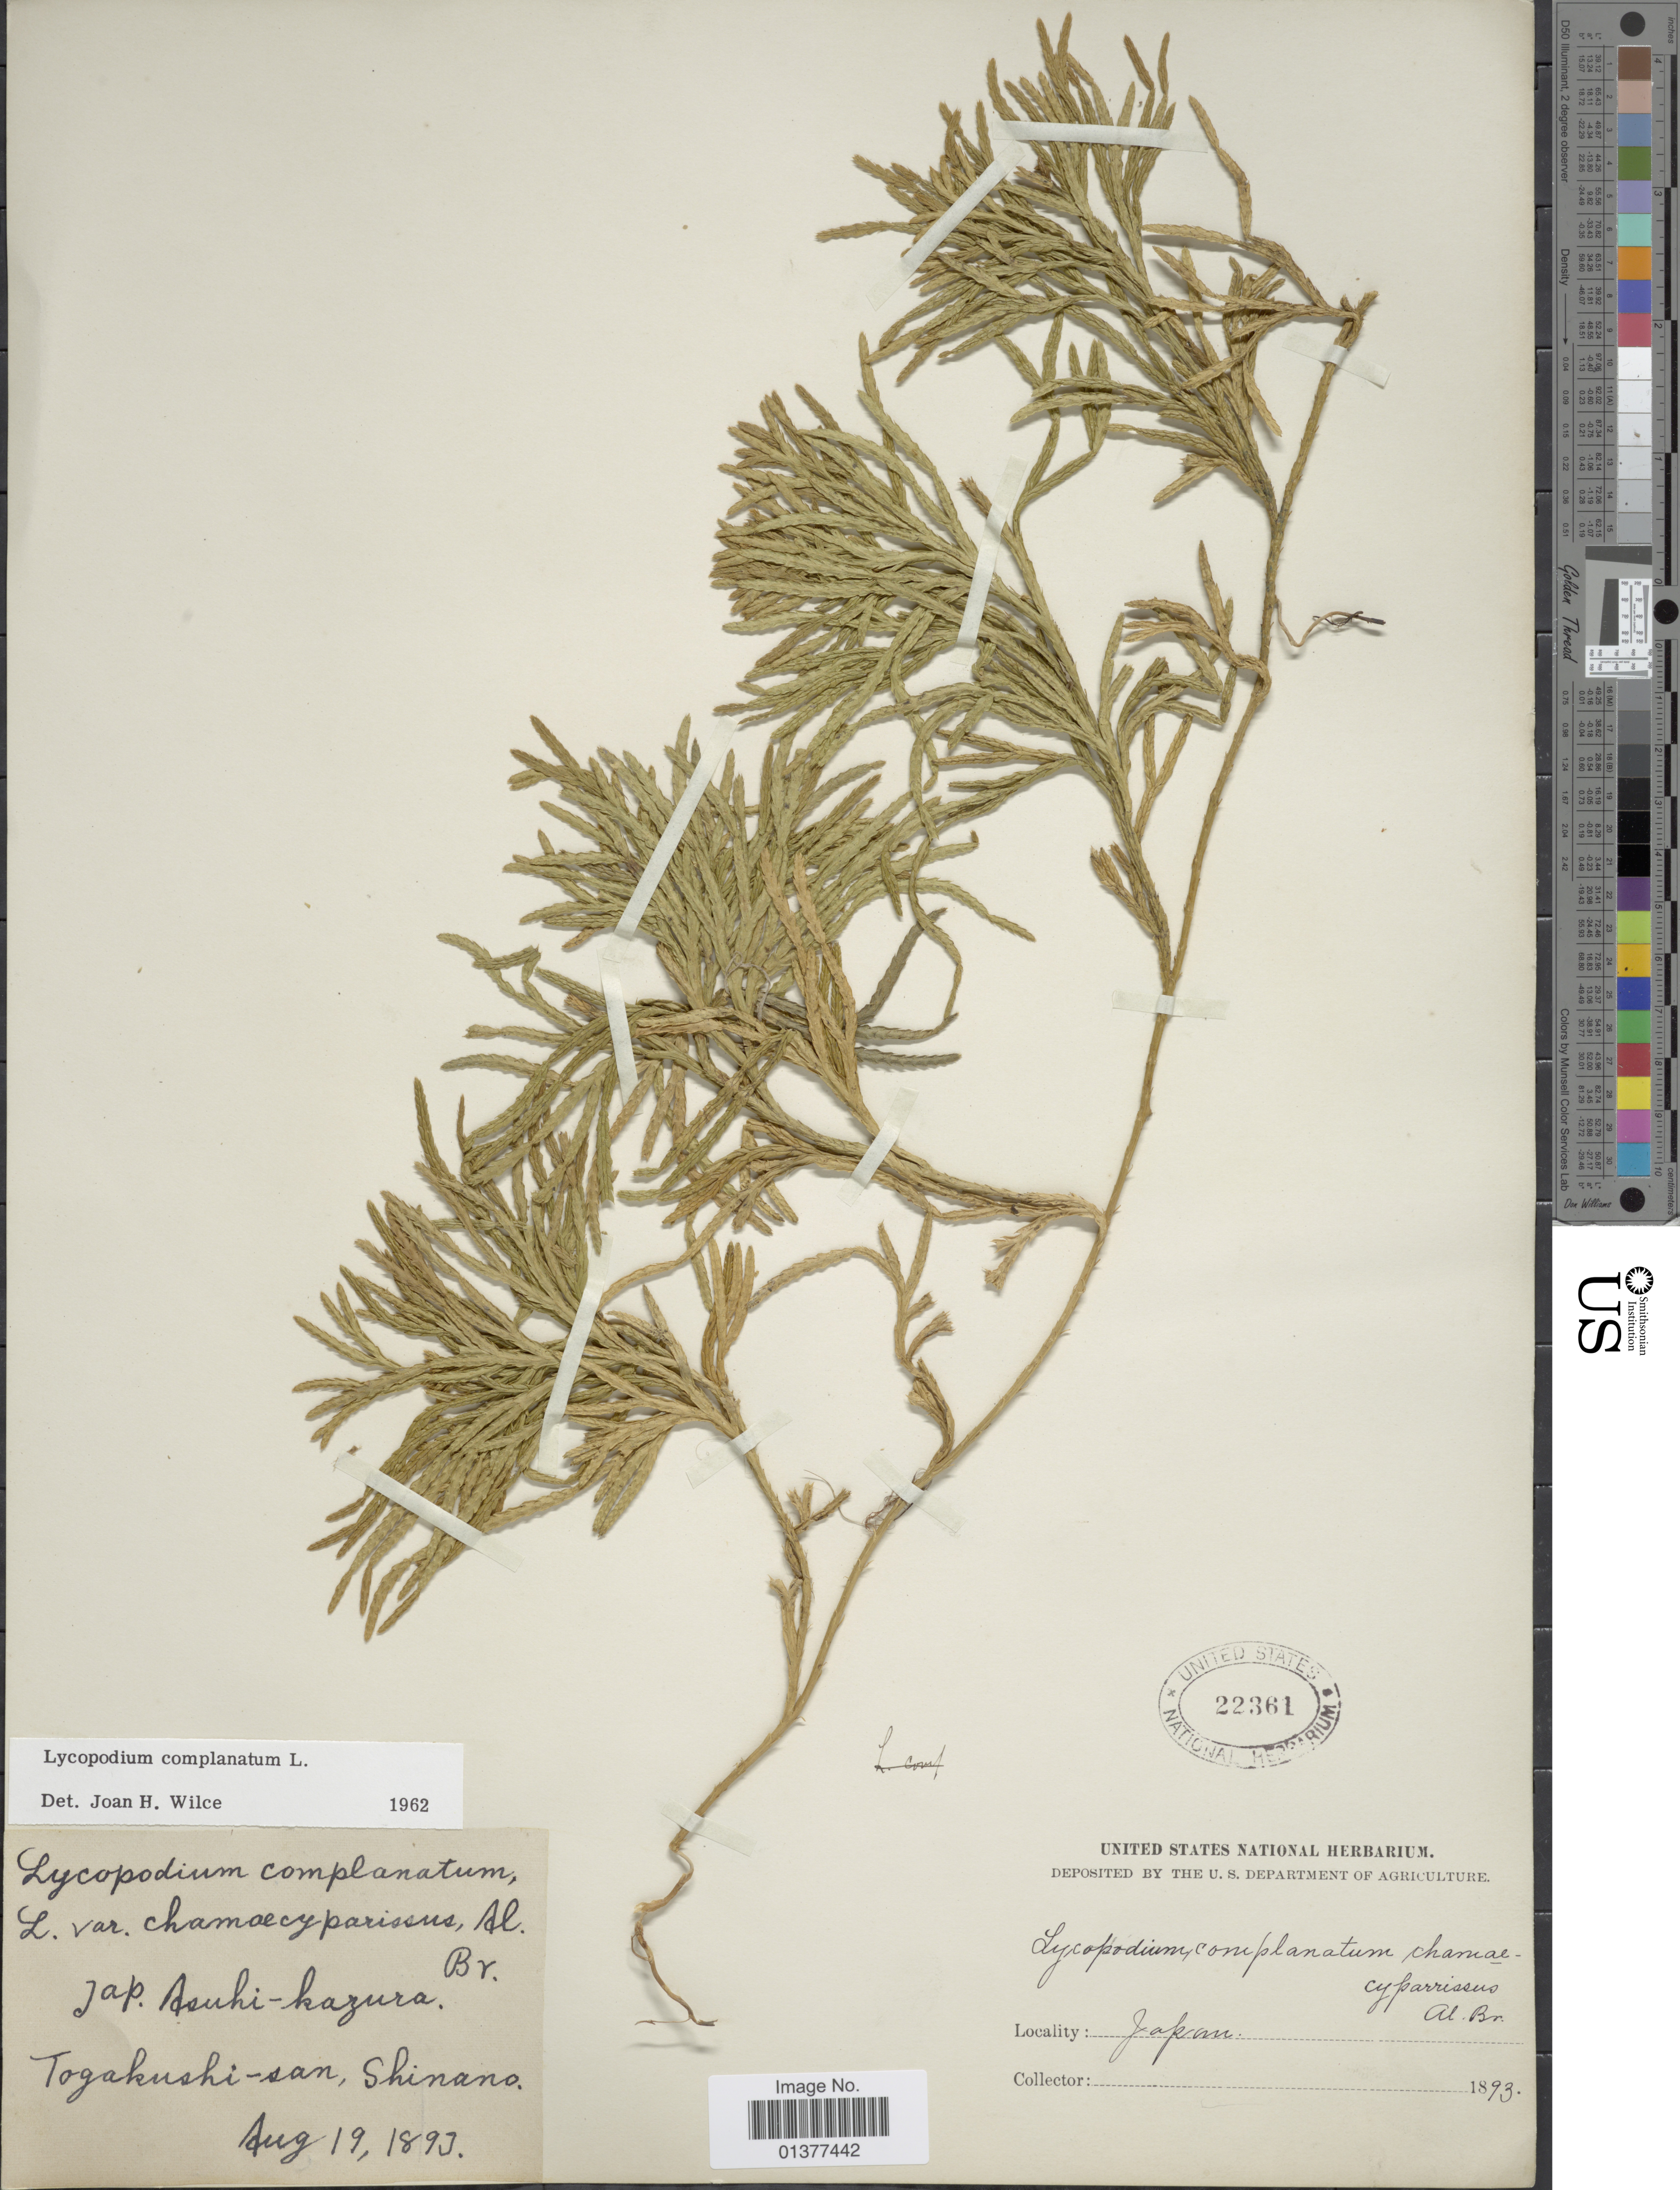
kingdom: Plantae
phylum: Tracheophyta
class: Lycopodiopsida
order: Lycopodiales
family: Lycopodiaceae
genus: Diphasiastrum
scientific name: Diphasiastrum complanatum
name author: (L.) Holub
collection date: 1893-08-19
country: Japan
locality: Asuhi-kazura, Togakushi-san, Shinano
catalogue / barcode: US 22361